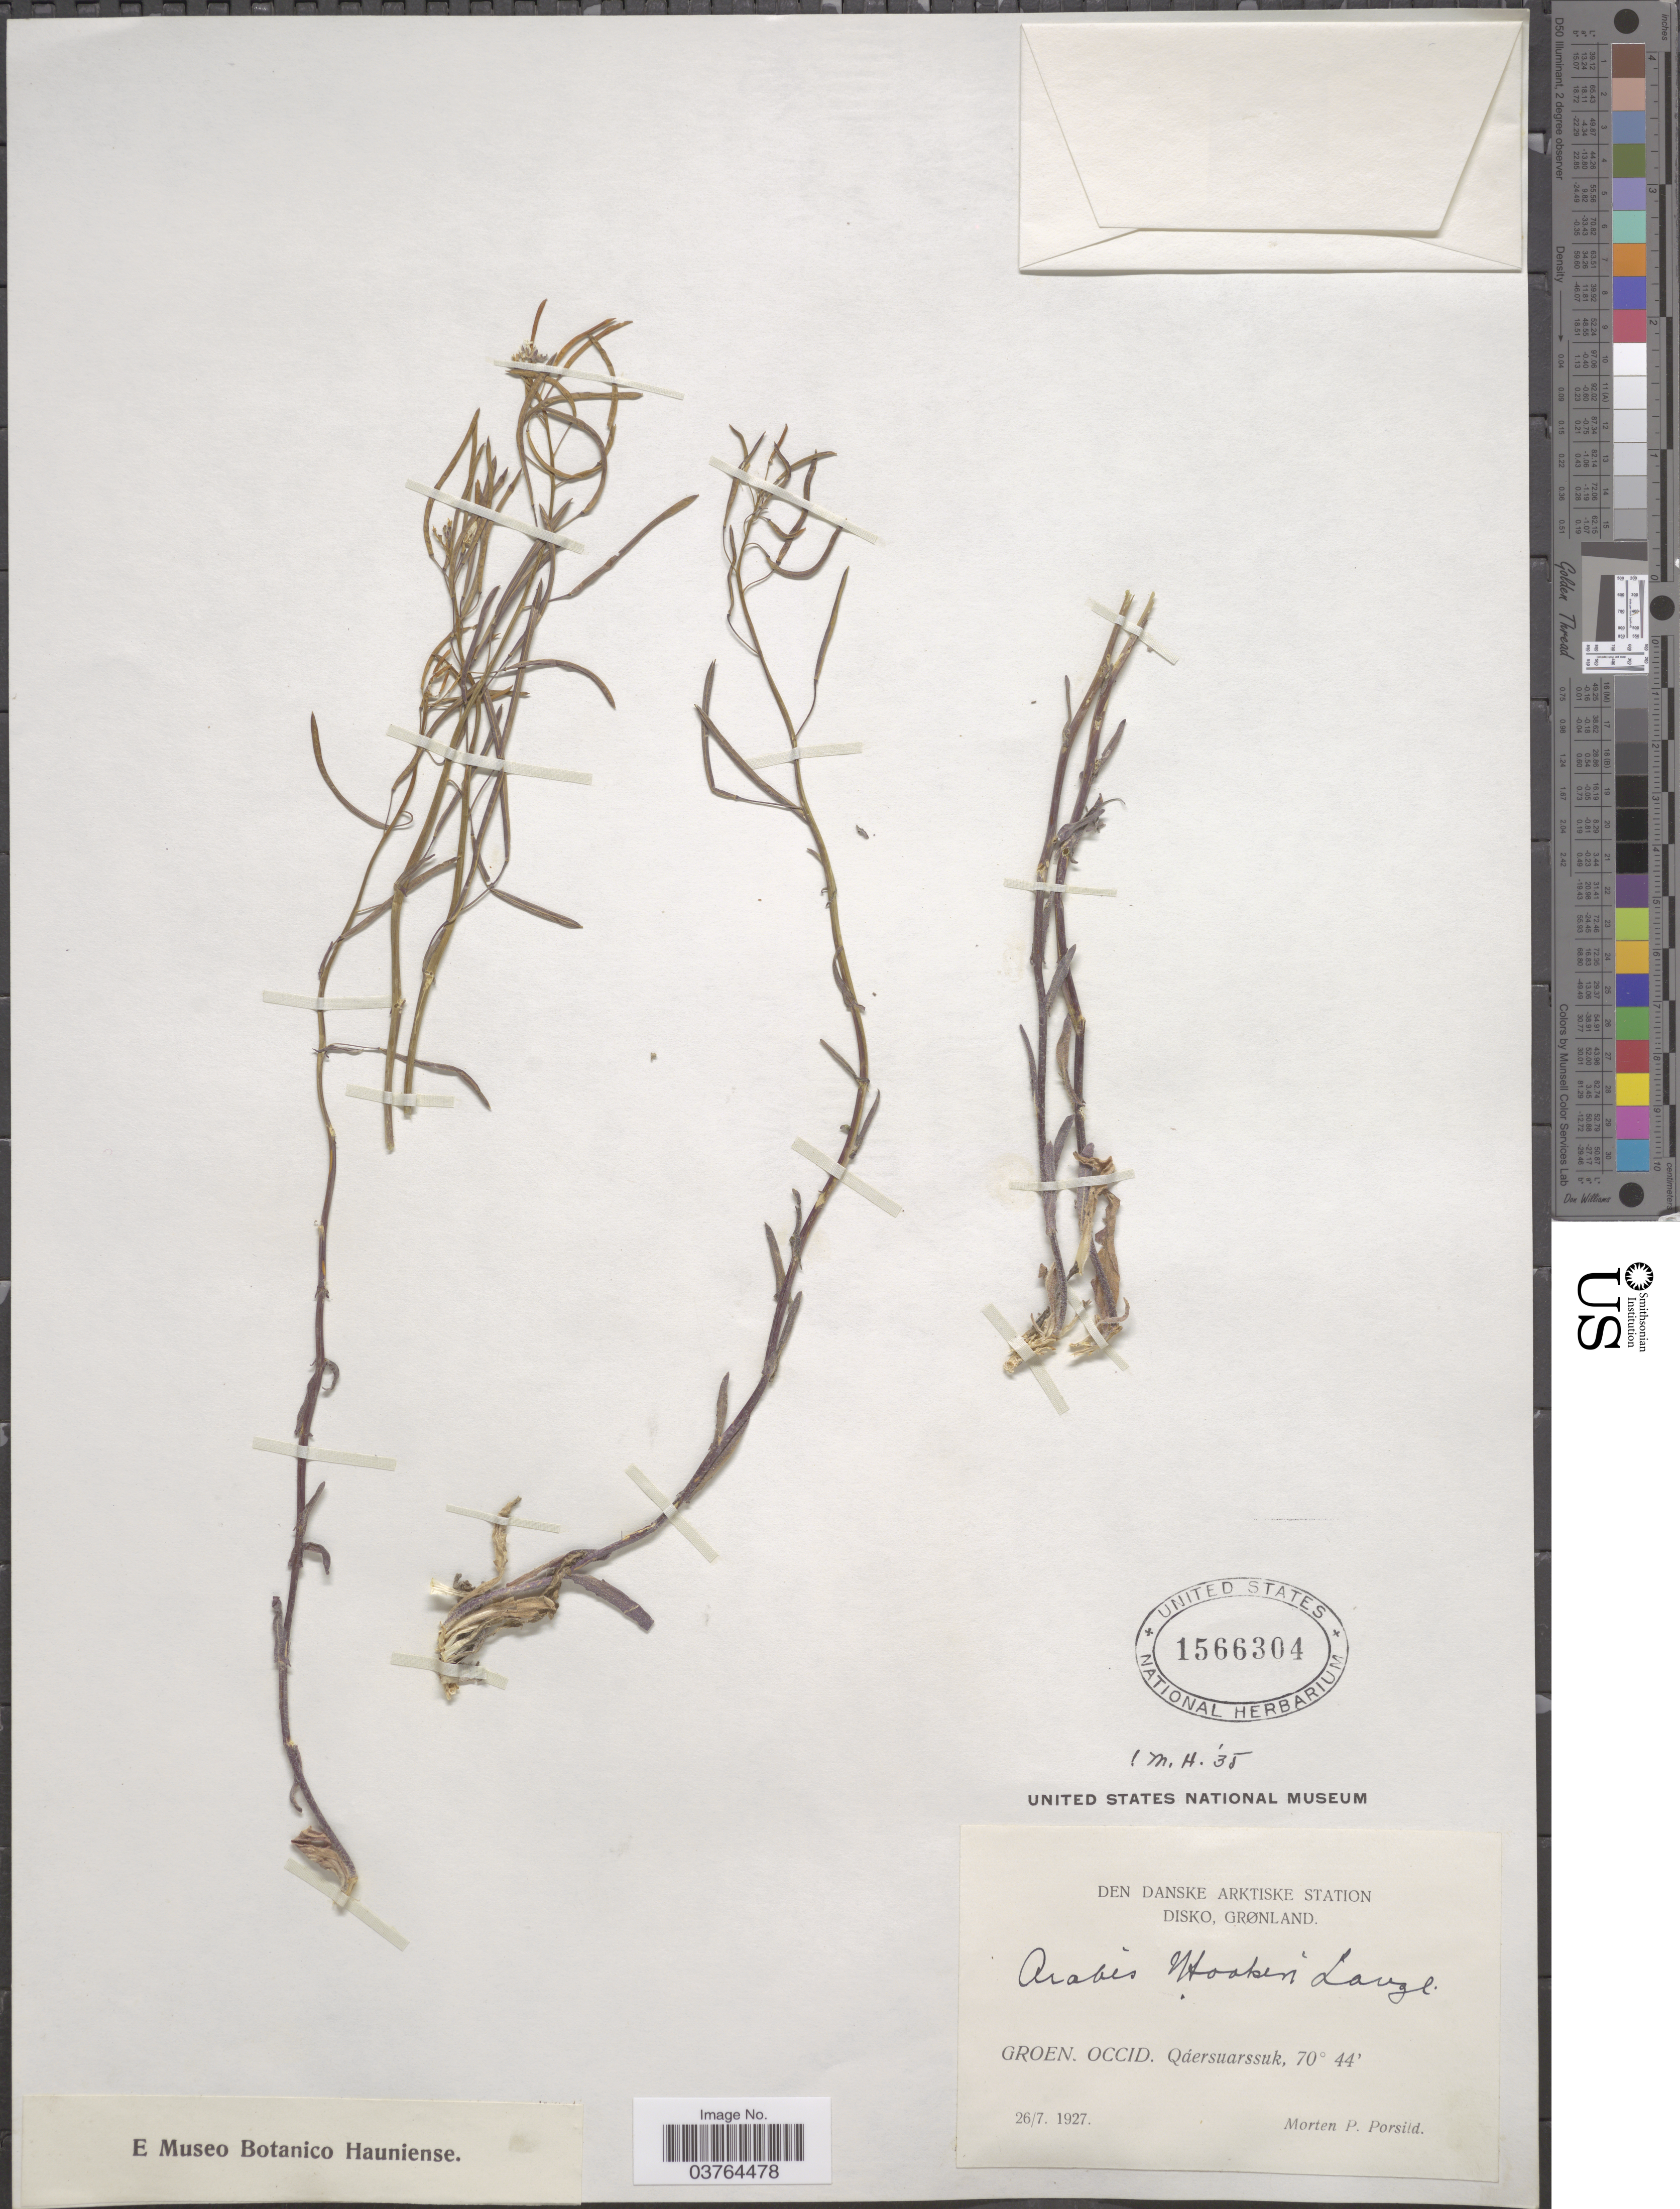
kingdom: Plantae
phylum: Tracheophyta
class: Magnoliopsida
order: Brassicales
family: Brassicaceae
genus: Transberingia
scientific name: Transberingia bursifolia subsp. bursifolia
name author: (DC.) Al-Shehbaz & O'Kane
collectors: M. P. Porsild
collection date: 1927-07-26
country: Greenland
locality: Den Danske Arktiske Station Disko, Grønland. Groen. Occid. Qáersuarssuk.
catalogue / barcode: US 1566304